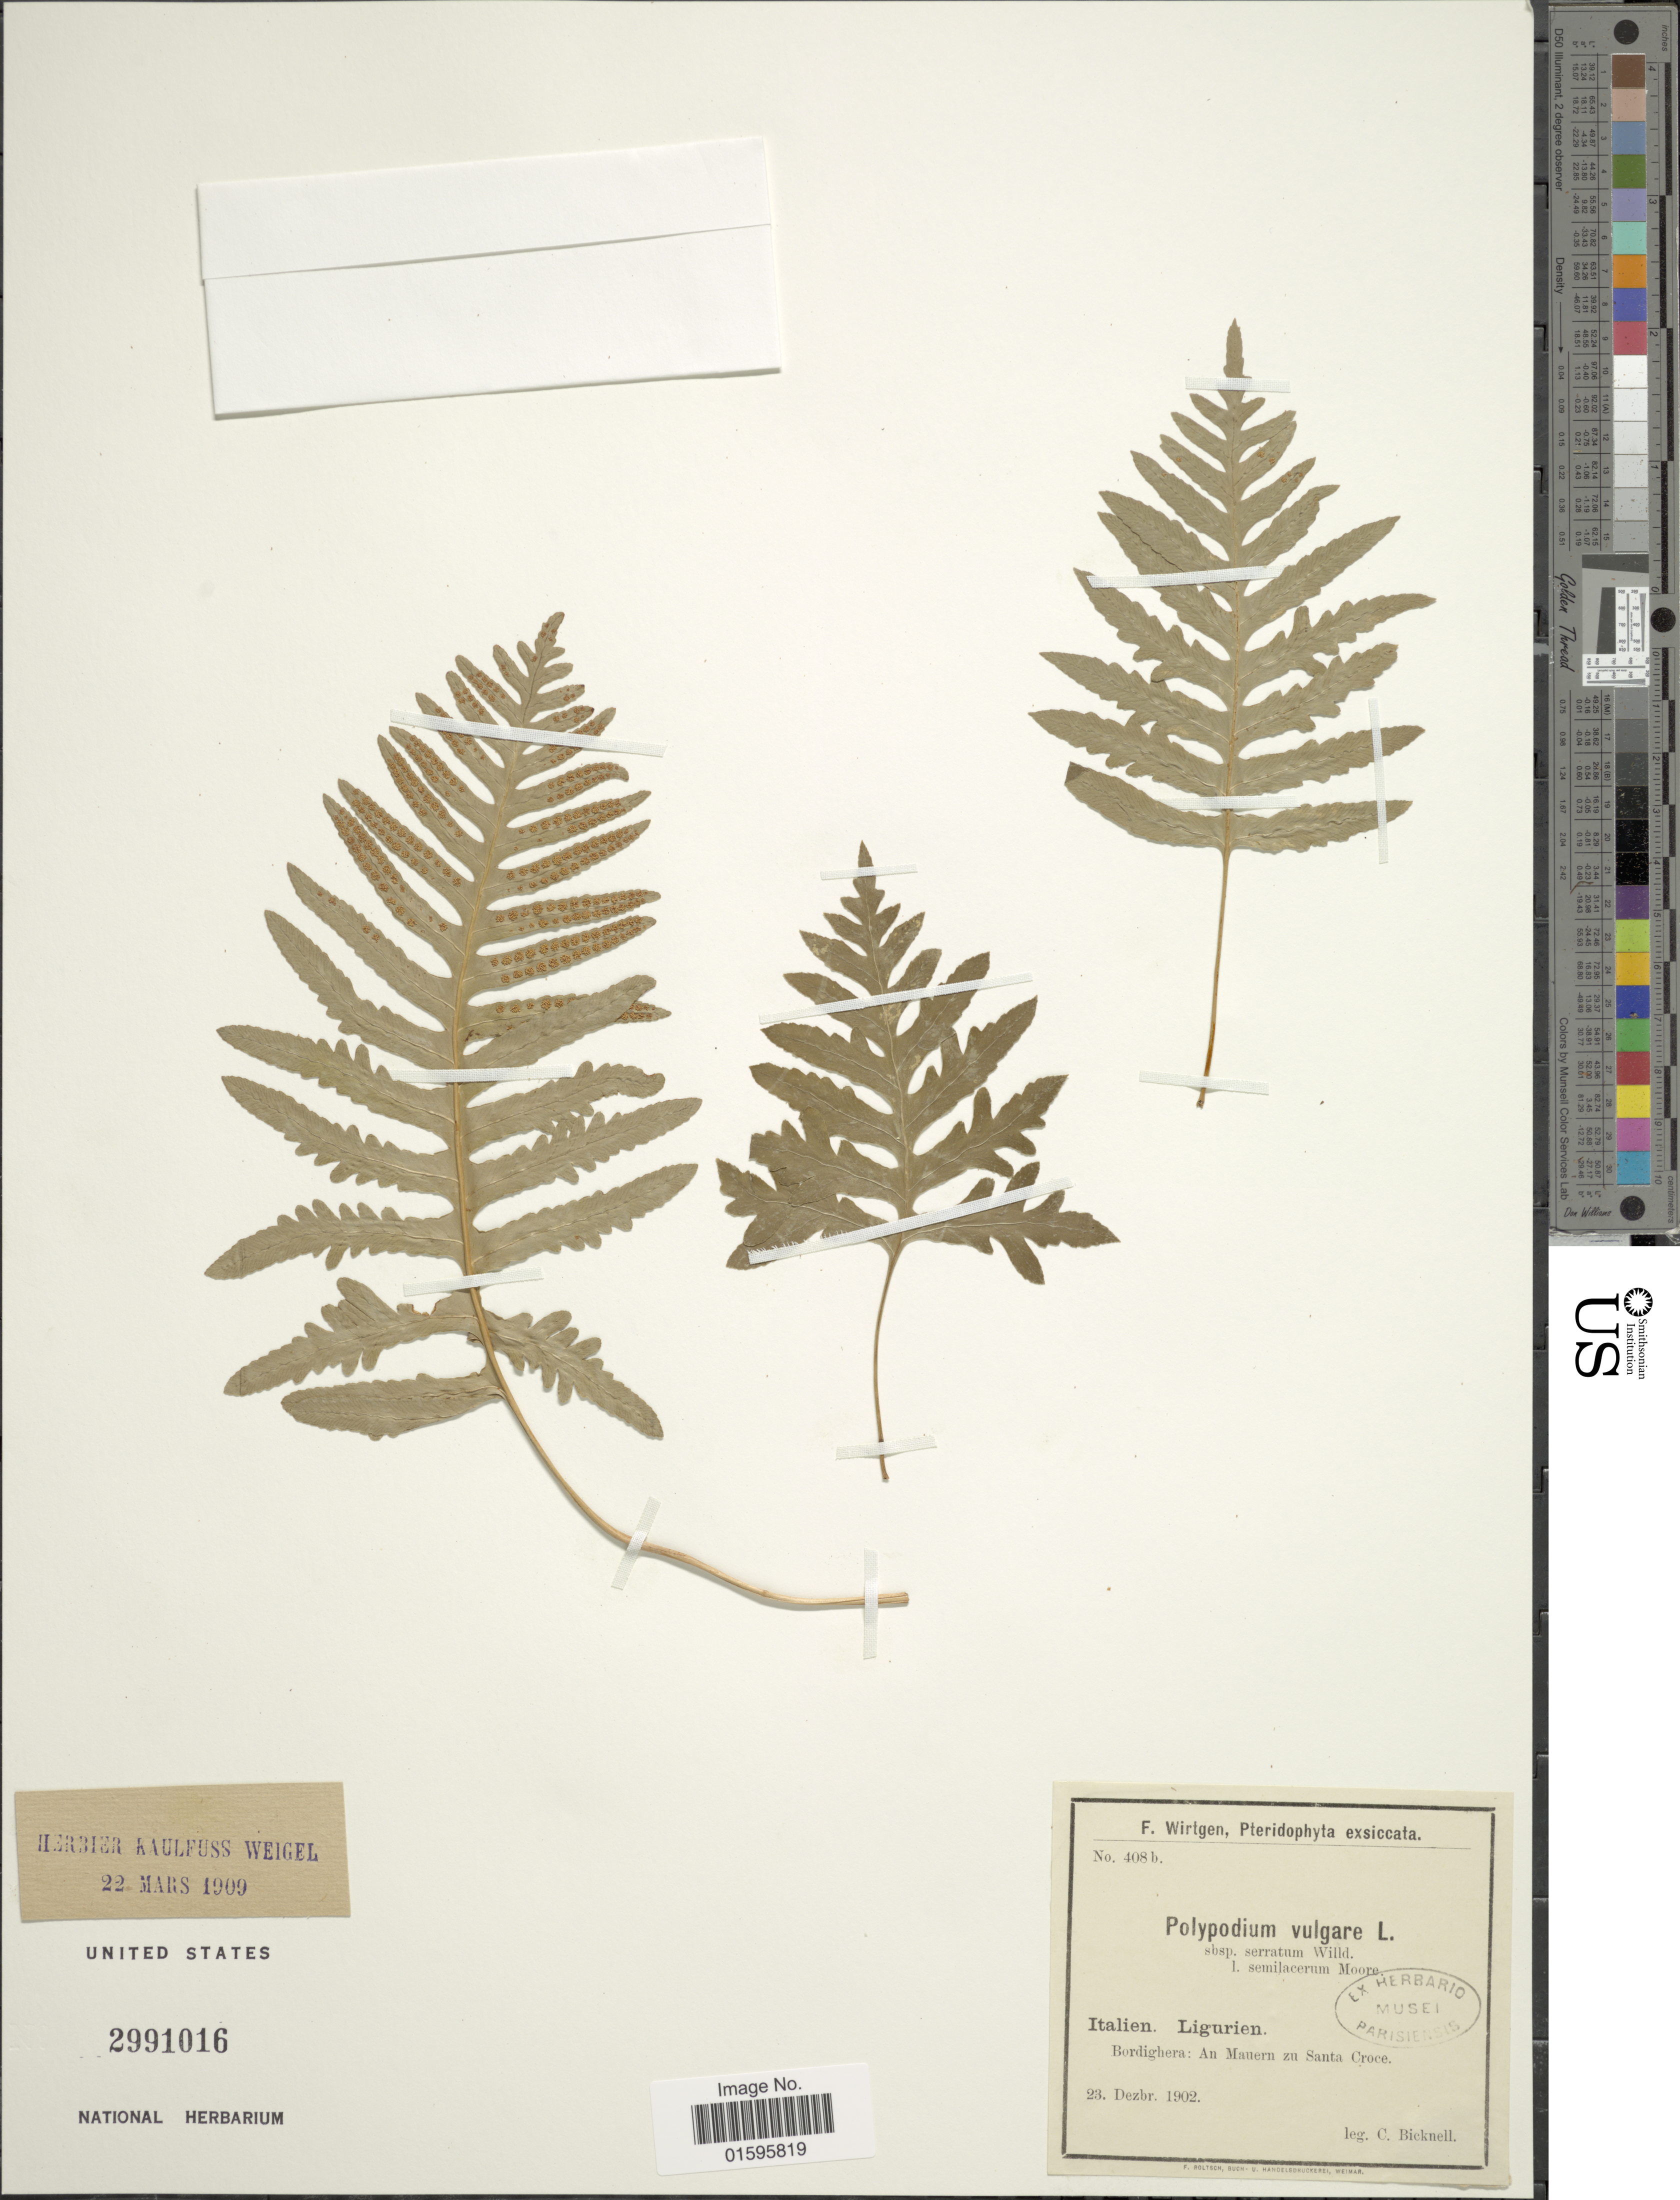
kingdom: Plantae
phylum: Tracheophyta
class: Polypodiopsida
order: Polypodiales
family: Polypodiaceae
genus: Polypodium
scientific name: Polypodium vulgare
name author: L.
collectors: C. Bicknell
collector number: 408b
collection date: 1902-12-23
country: Italy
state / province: Liguria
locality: Italien, Ligurien, Bordighera: An Mauern zu Santa Croce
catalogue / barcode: US 2991016